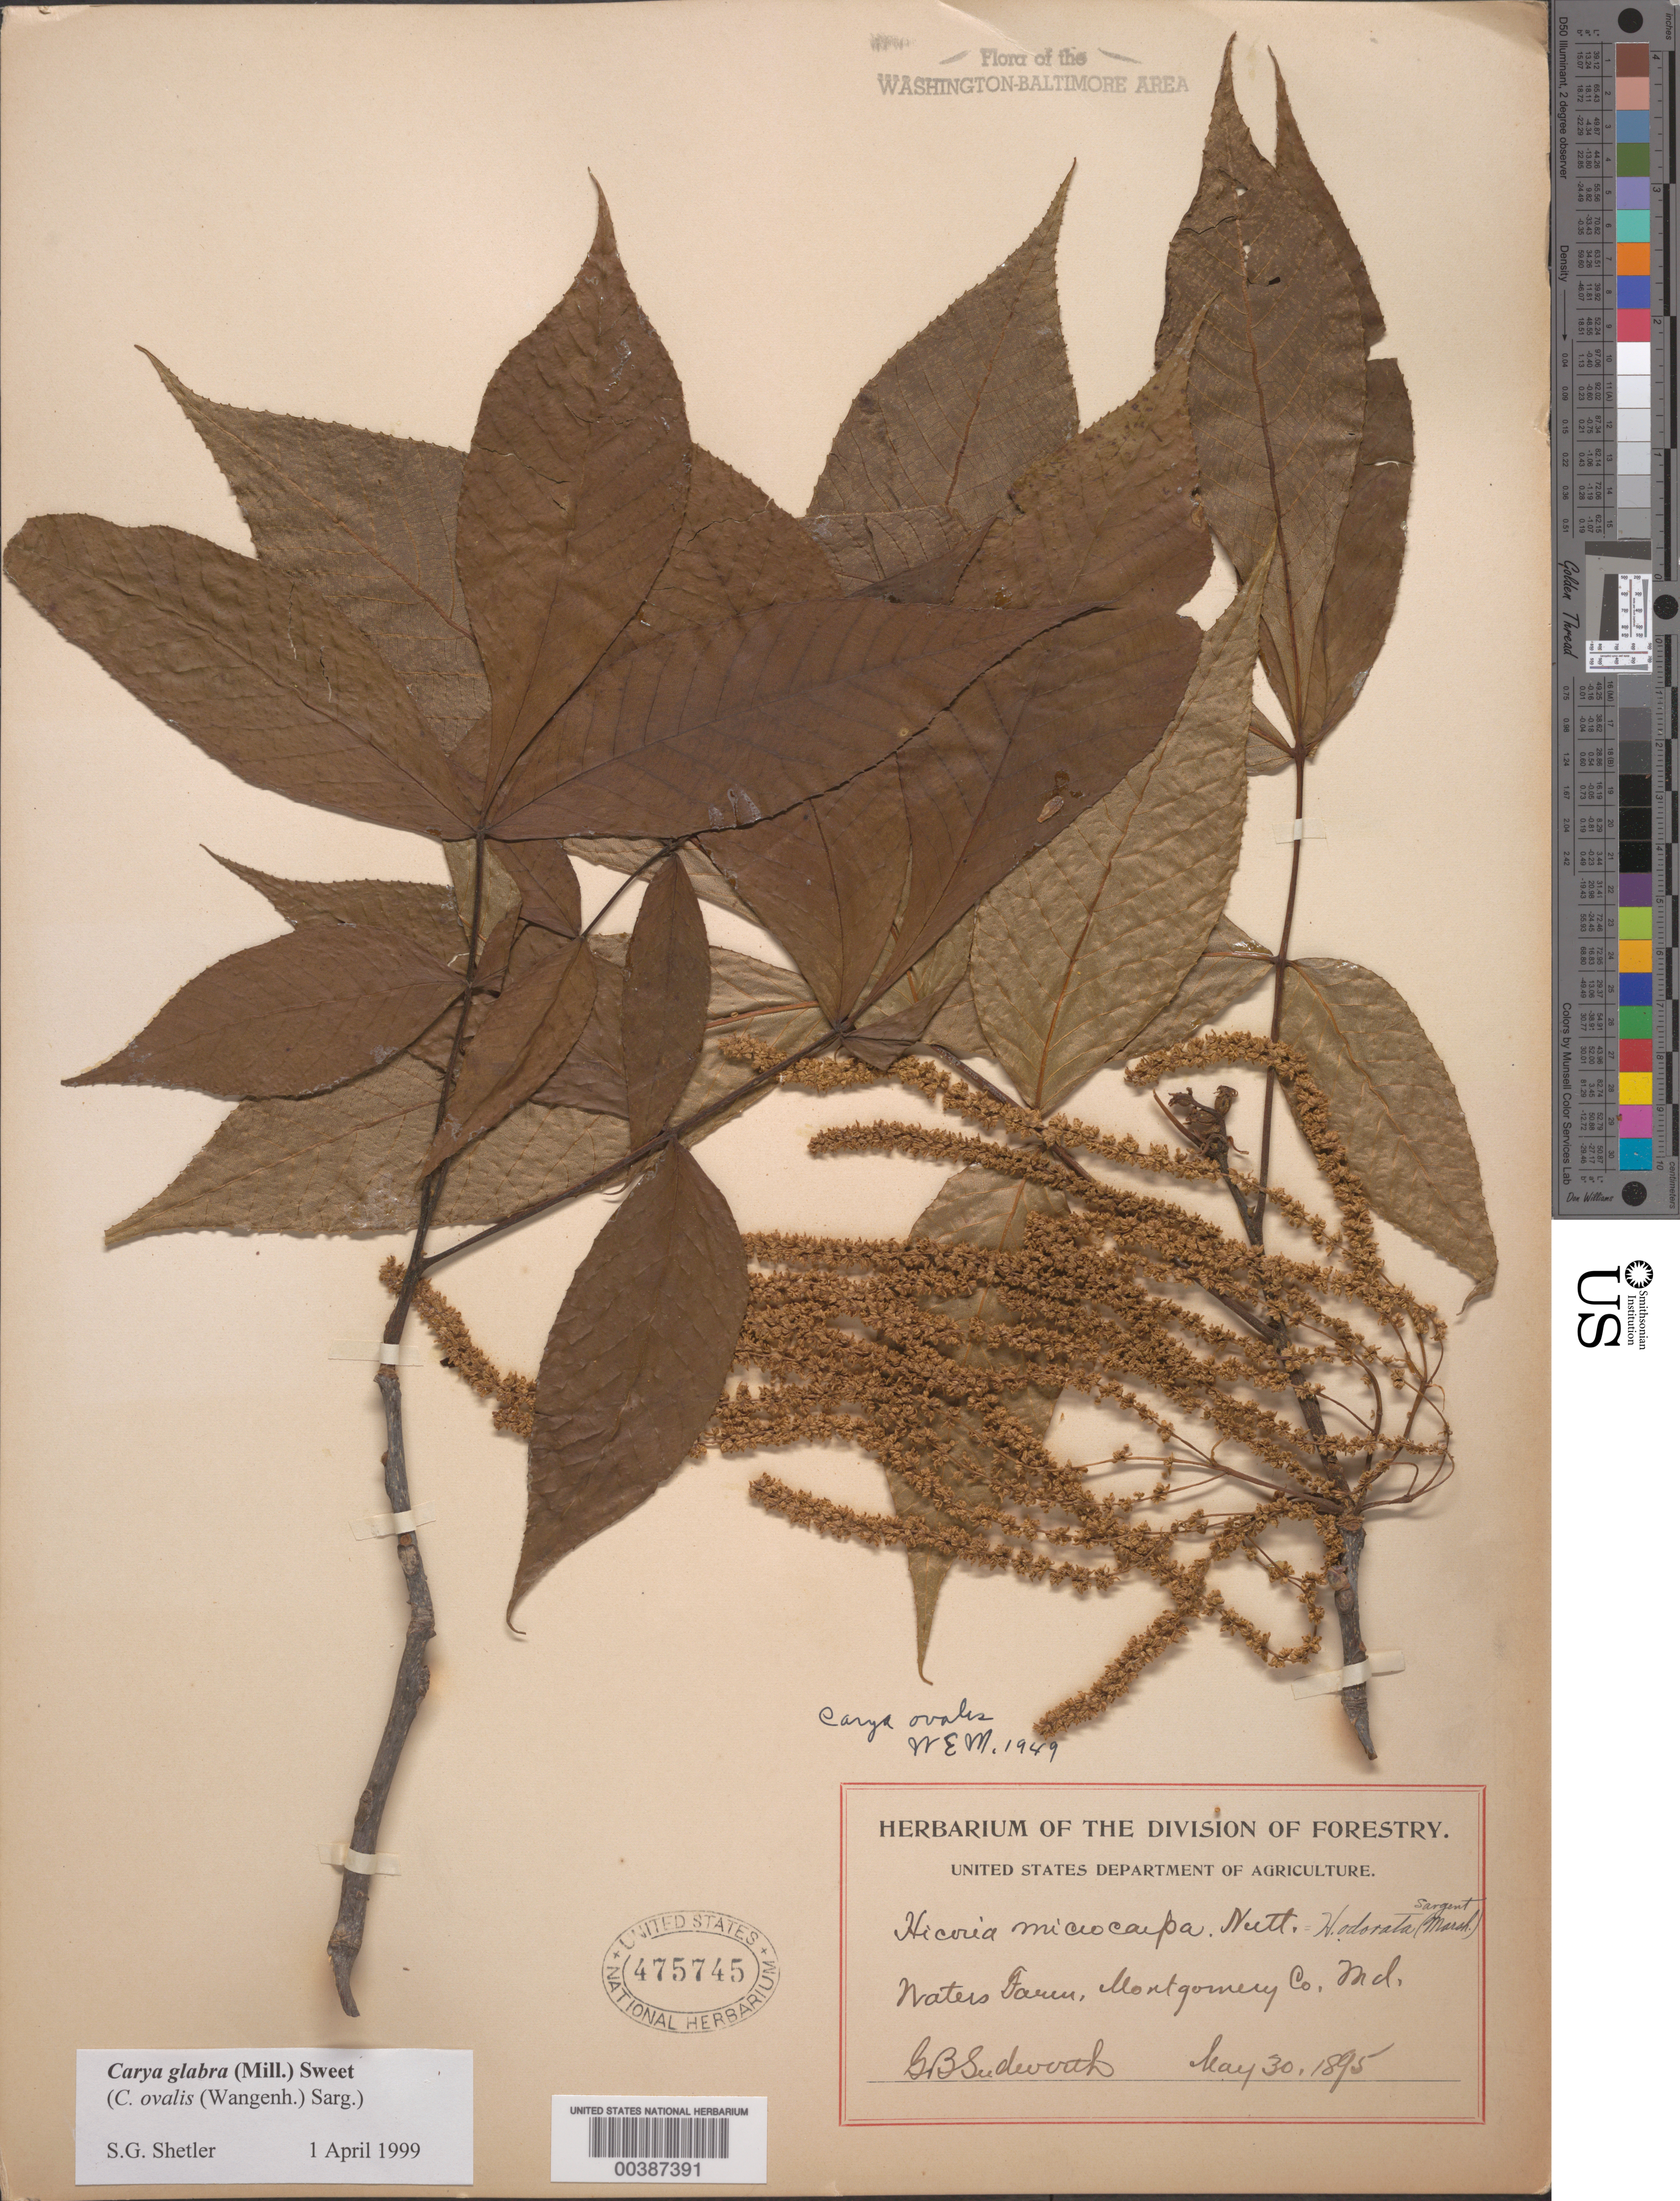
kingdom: Plantae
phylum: Tracheophyta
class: Magnoliopsida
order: Fagales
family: Juglandaceae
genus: Carya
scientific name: Carya glabra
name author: (Mill.) Sweet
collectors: G. B. Sudworth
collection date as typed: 30 May 1895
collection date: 1895-05-30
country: United States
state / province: Maryland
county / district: Montgomery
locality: Waters Farm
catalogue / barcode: US 475745